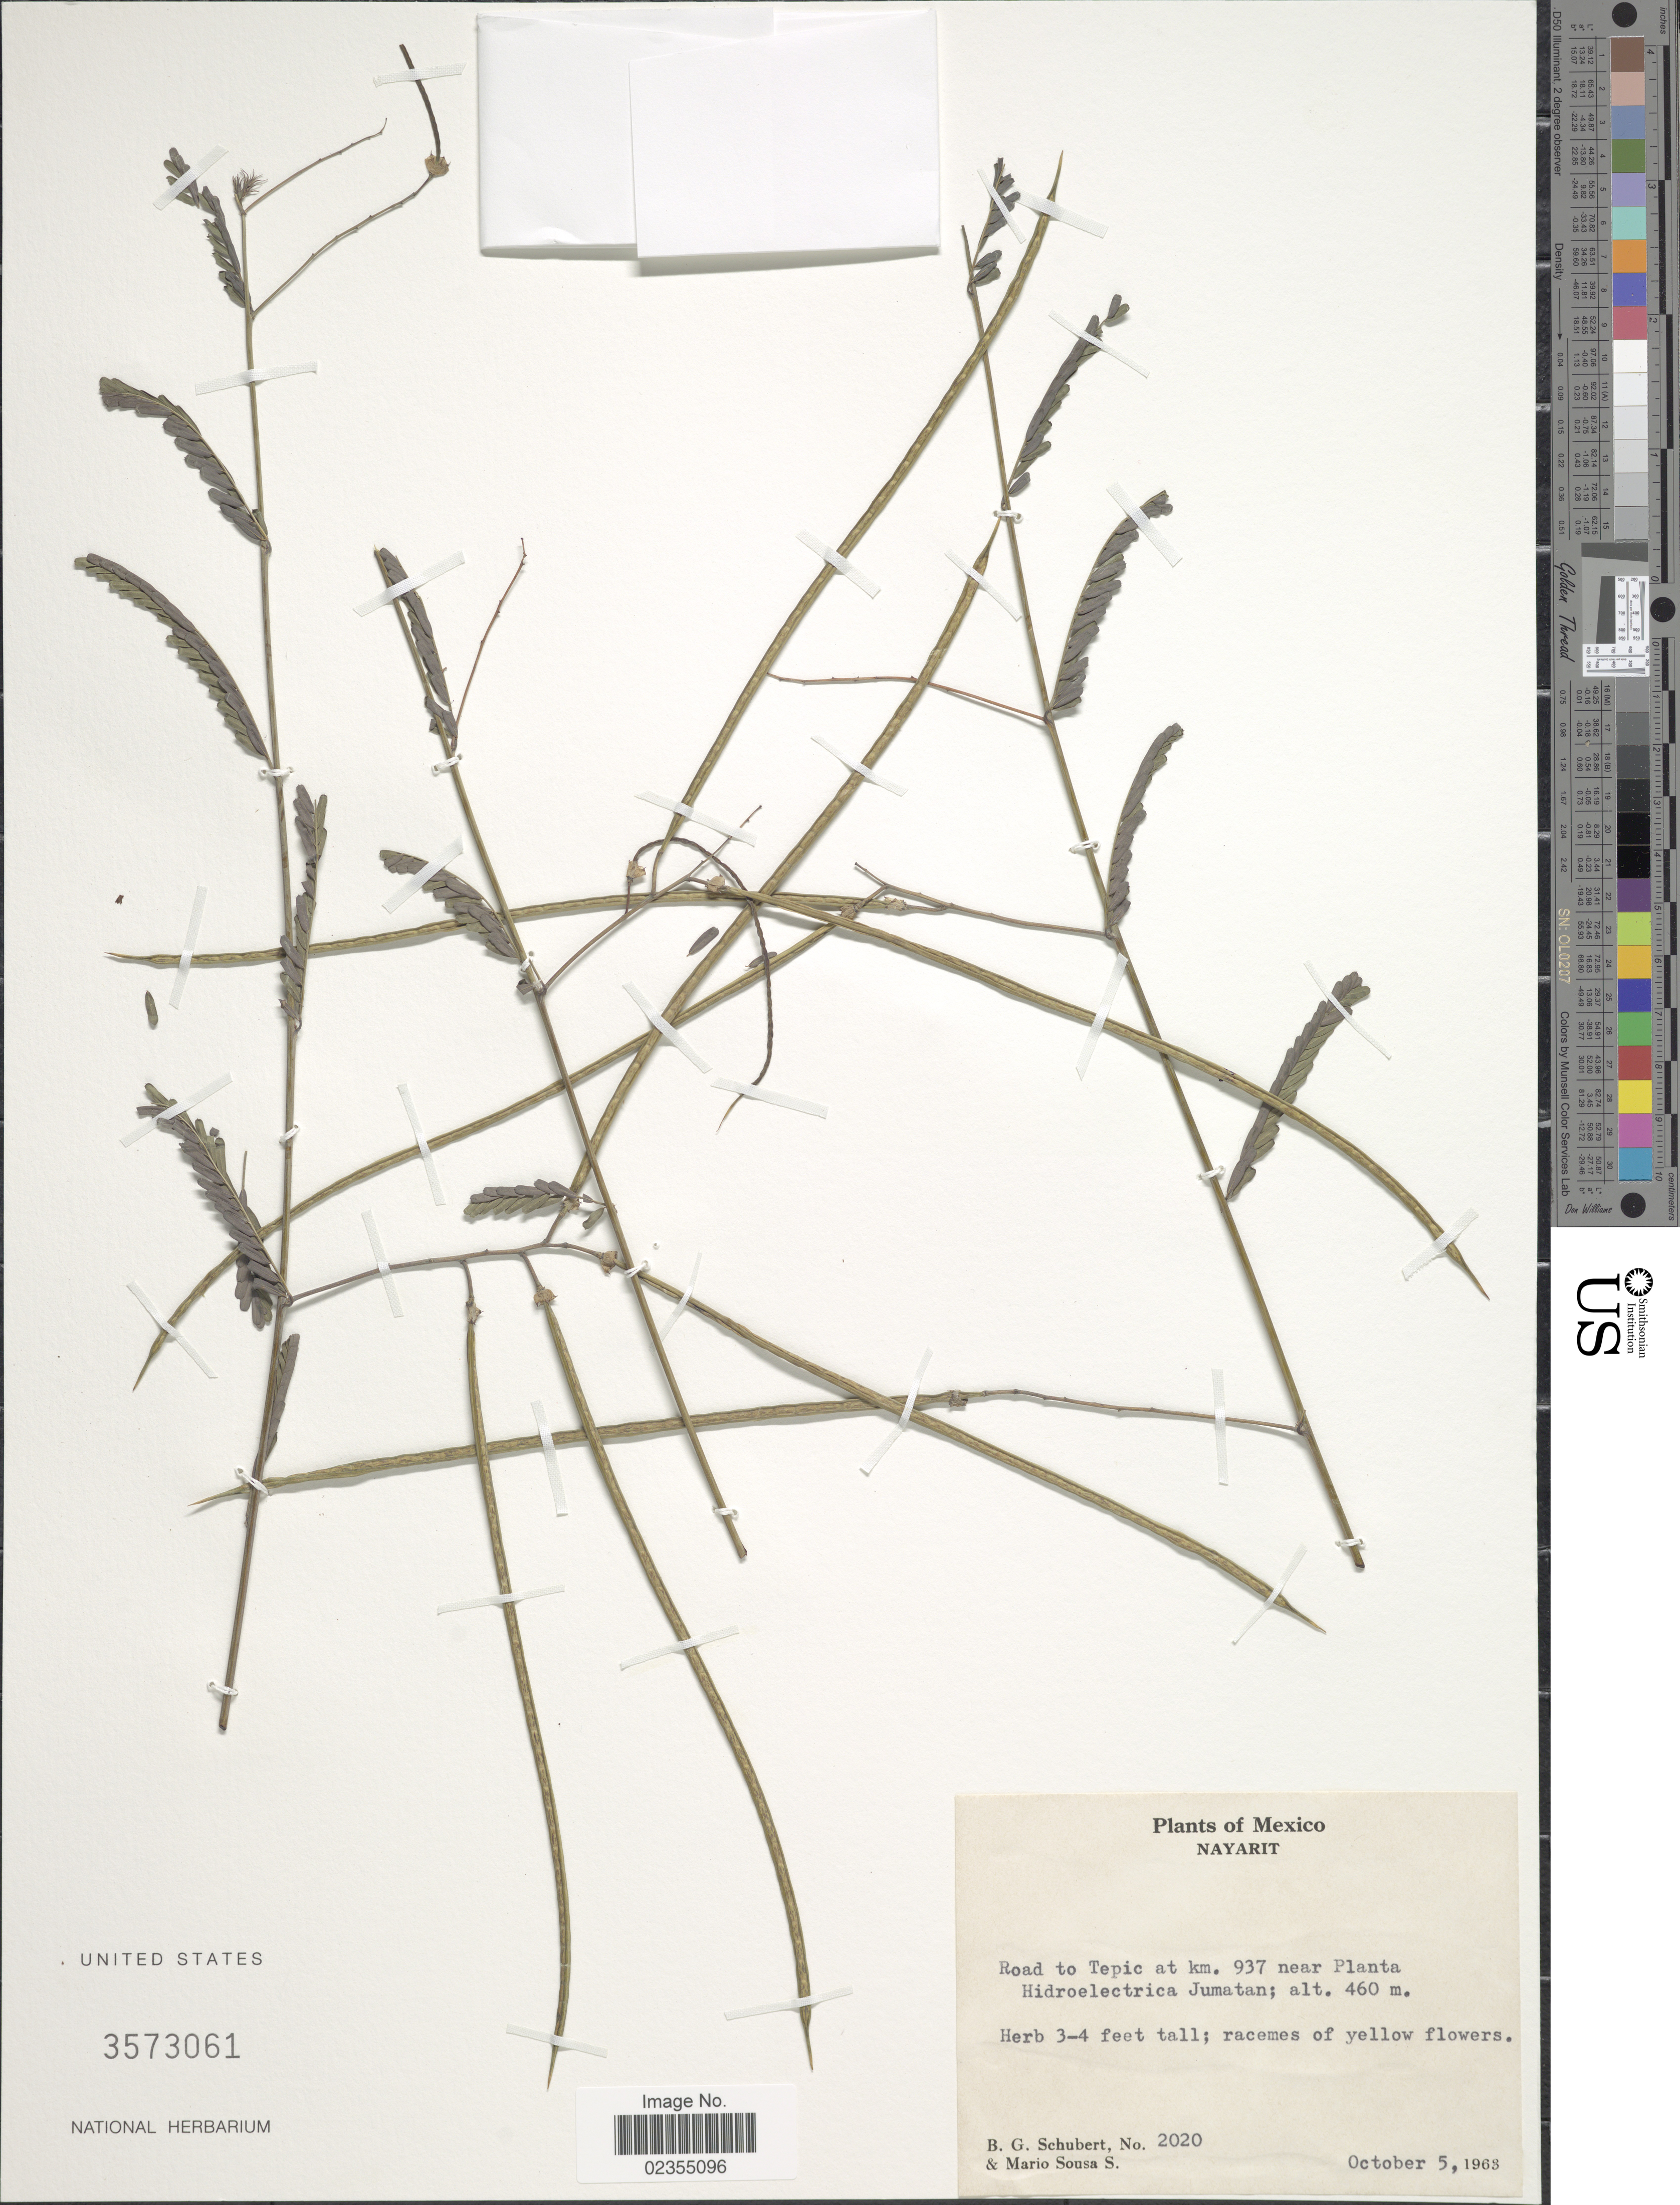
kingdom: Plantae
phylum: Tracheophyta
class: Magnoliopsida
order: Fabales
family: Fabaceae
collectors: B. Schubert & M. Sousa S.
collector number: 2020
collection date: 1963-10-05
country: Mexico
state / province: Nayarit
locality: Road to Tepic at km. 937 near Planta Hidroelectrica Jumatan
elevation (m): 460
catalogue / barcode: US 3573061